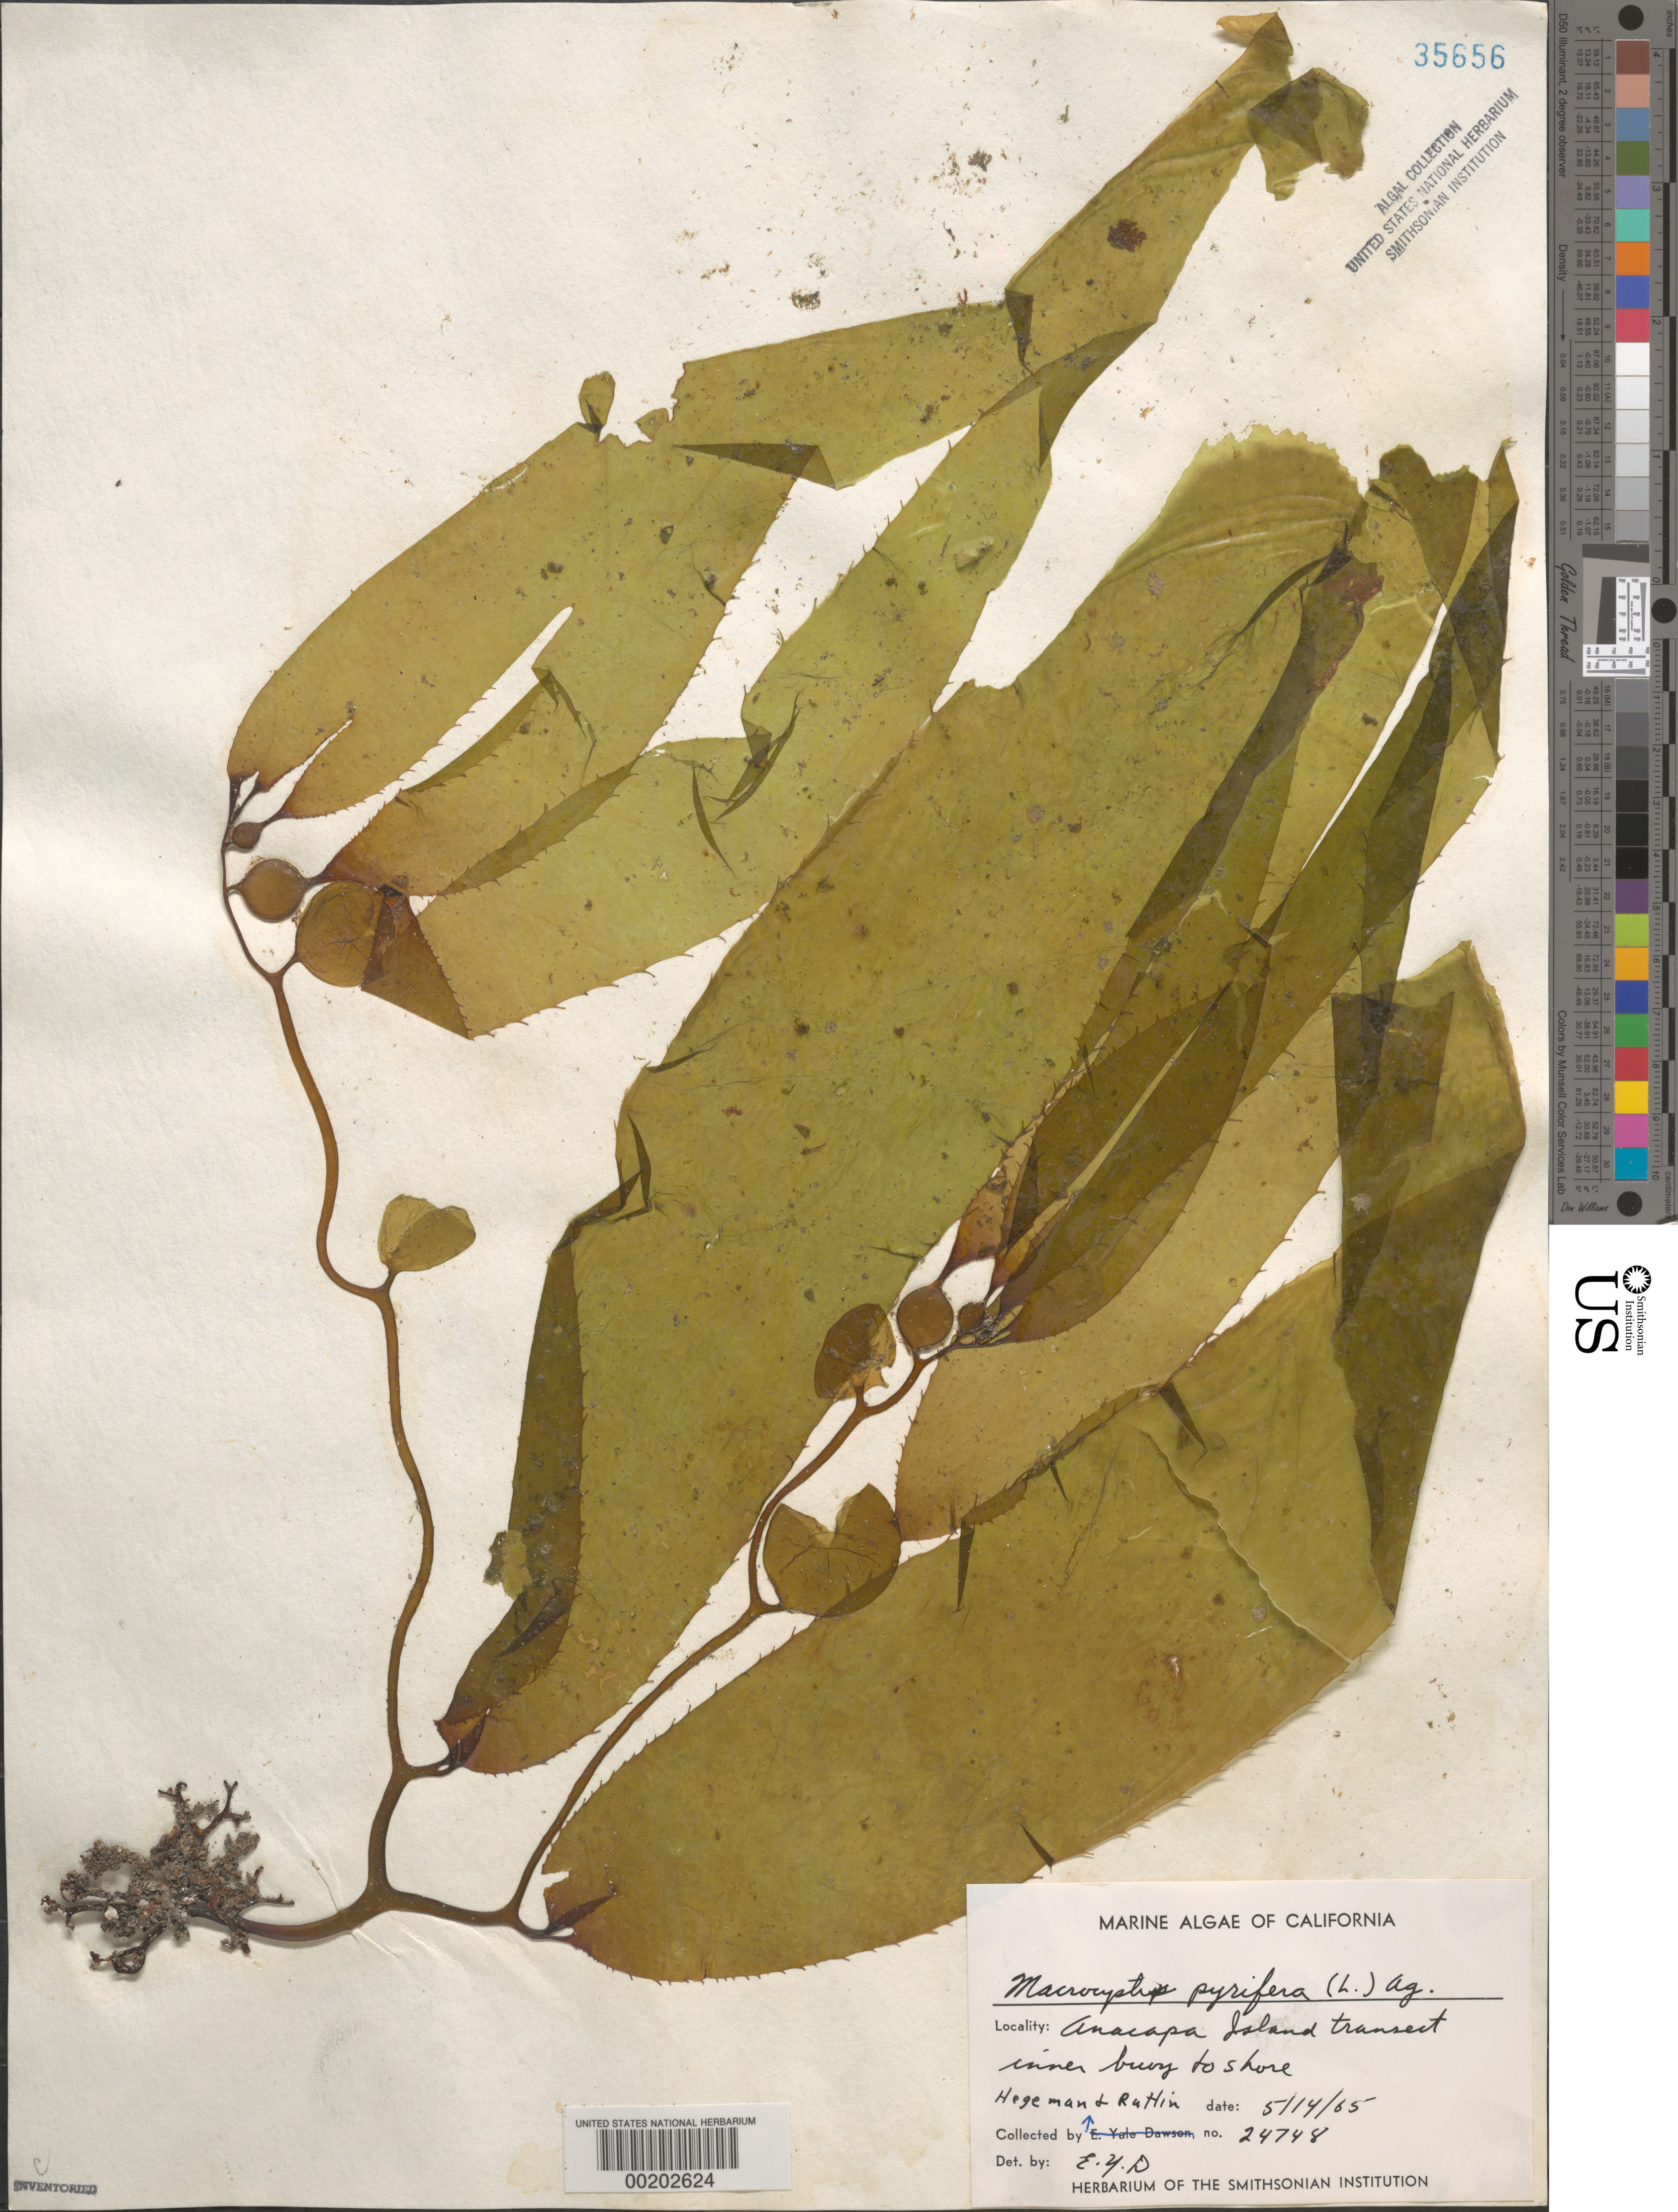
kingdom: Chromista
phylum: Ochrophyta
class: Phaeophyceae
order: Laminariales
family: Laminariaceae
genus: Macrocystis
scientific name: Macrocystis pyrifera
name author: (L.) C. Agardh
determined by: Dawson, E. Y.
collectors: R. Hegeman & -. Ruttin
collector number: EYD 24748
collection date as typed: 14 May 1965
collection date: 1965-05-14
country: United States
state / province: California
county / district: Ventura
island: Anacapa Island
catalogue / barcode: US 35656